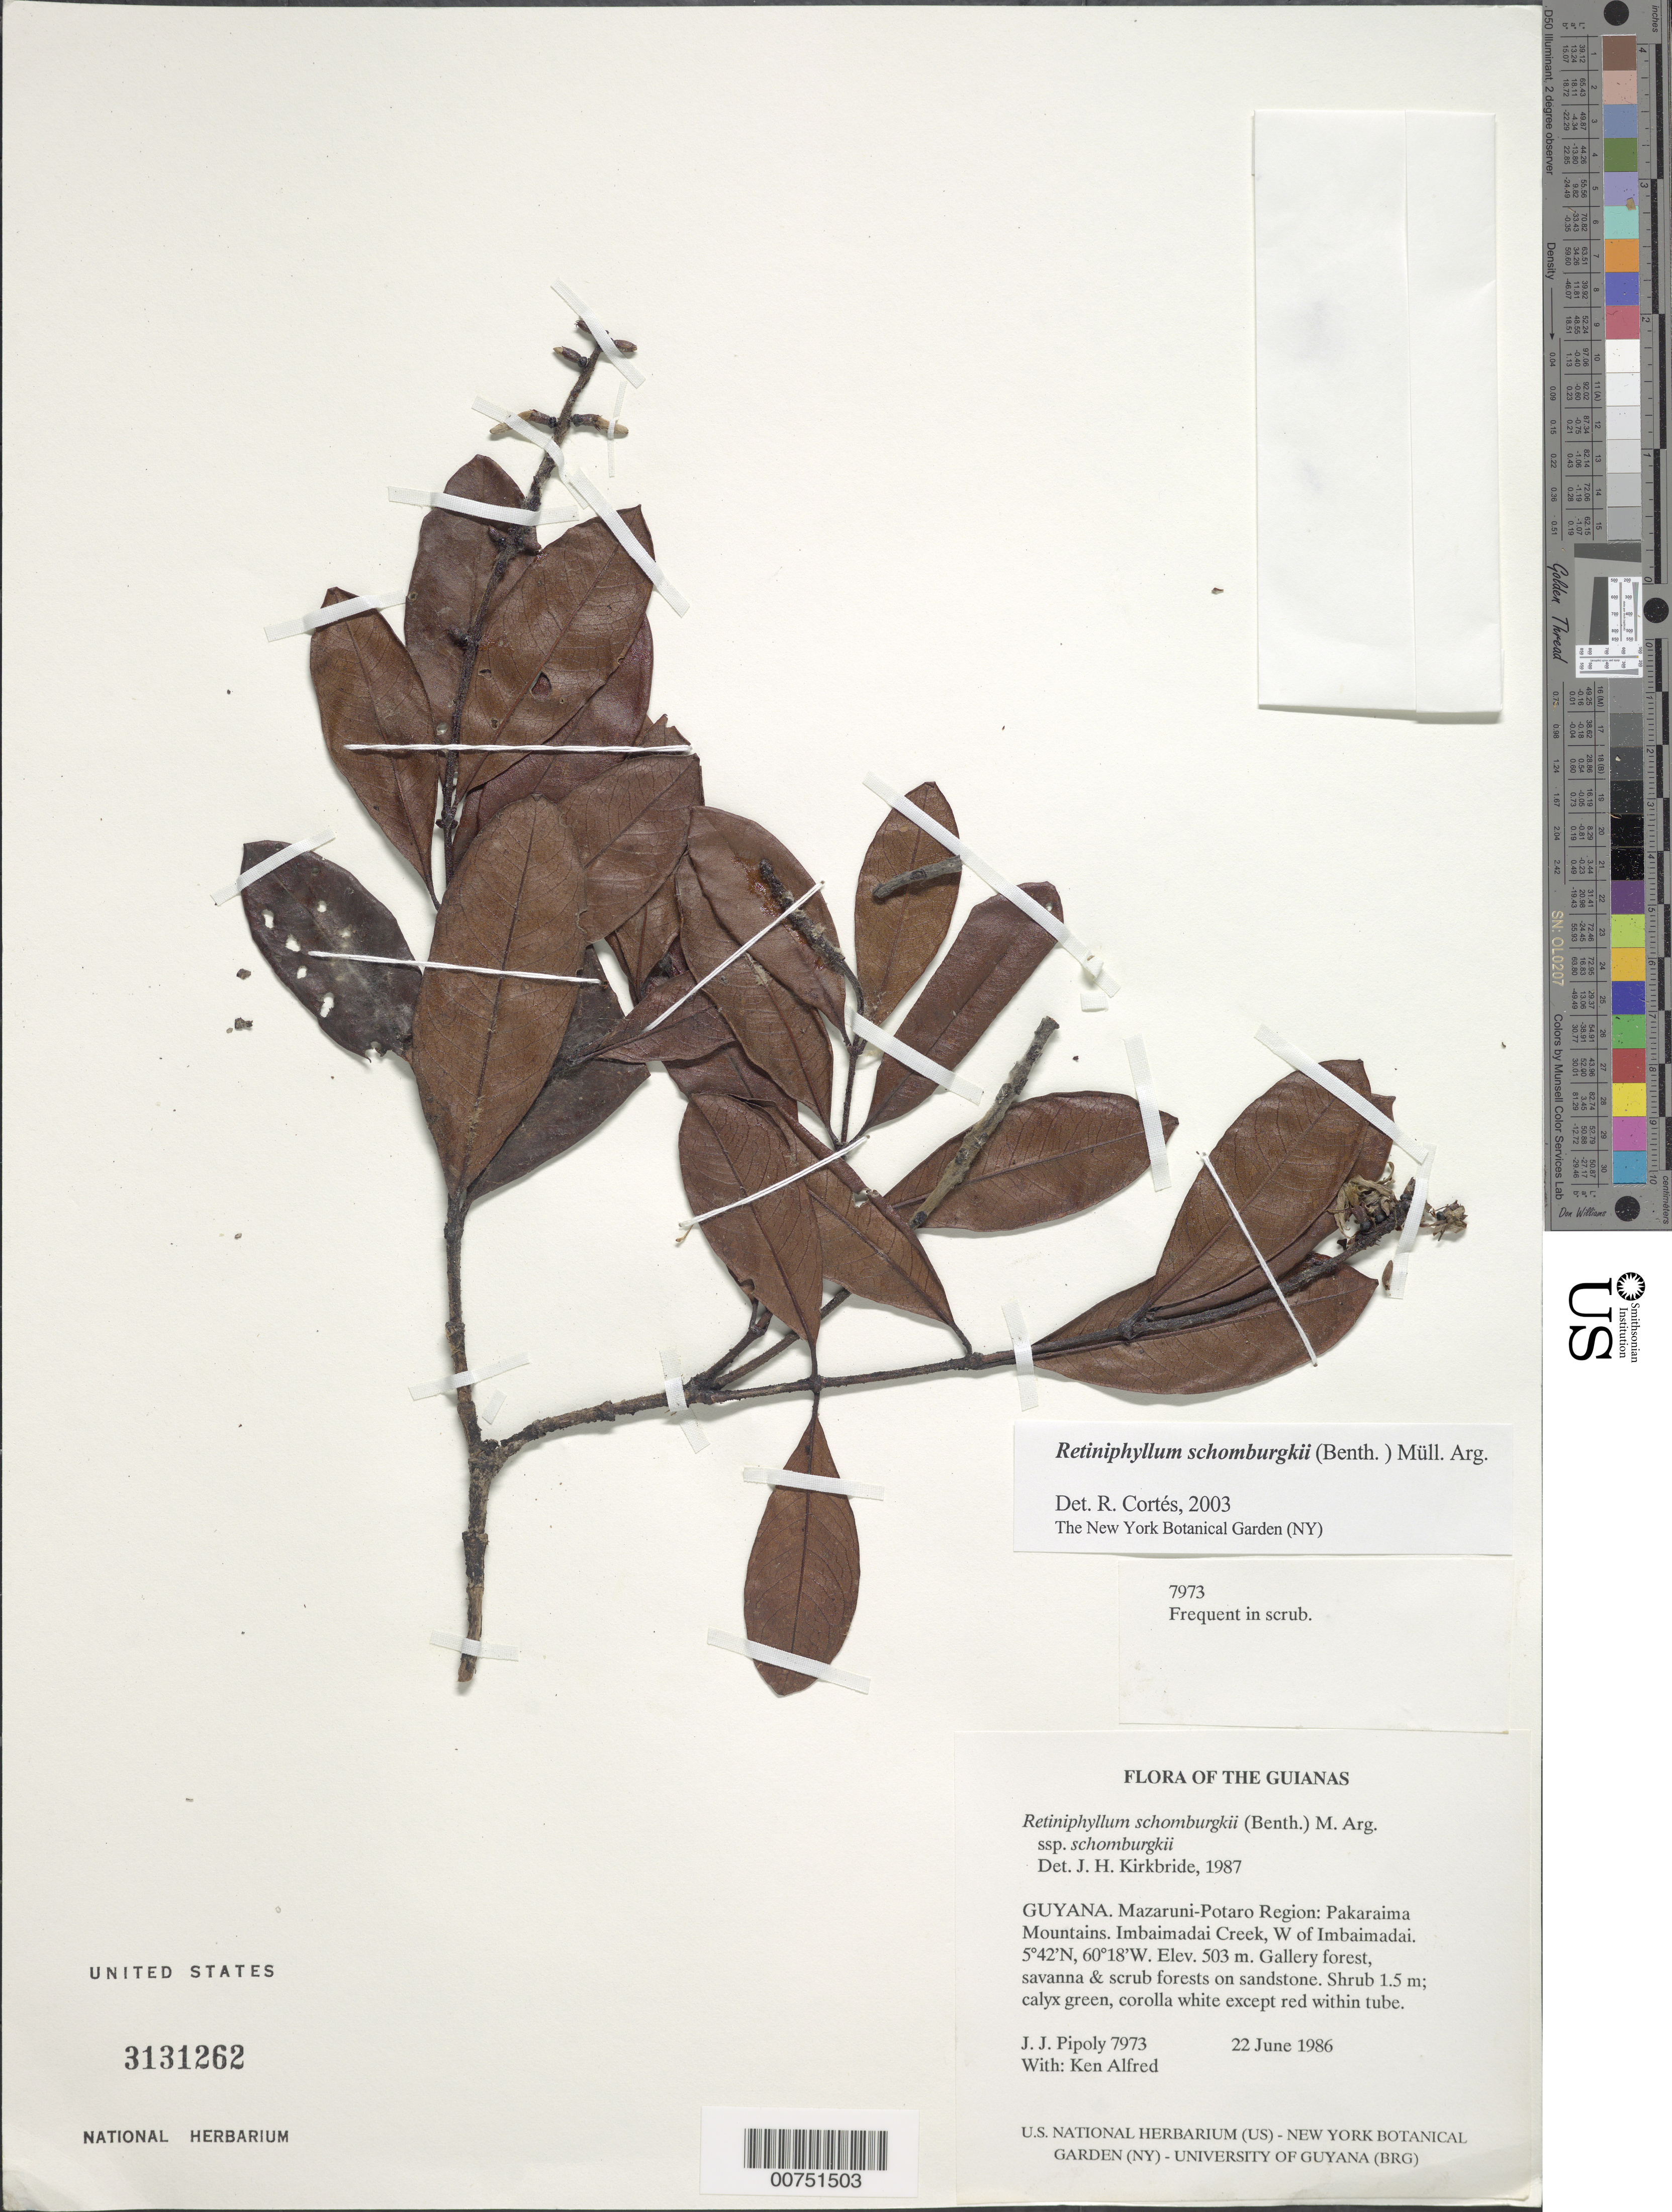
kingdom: Plantae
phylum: Tracheophyta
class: Magnoliopsida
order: Gentianales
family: Rubiaceae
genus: Retiniphyllum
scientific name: Retiniphyllum schomburgkii subsp. schomburgkii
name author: (Benth.) Müll. Arg.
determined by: Cortes R., G.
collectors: J. J. Pipoly & K. Alfred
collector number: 7973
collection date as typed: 22 June 1986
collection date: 1986-06-22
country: Guyana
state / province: Cuyuni-Mazaruni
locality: Pakaraima Mts. Imbaimadai Creek, W of Imbaimadai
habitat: Gallery forest, savanna and scrub forests on sandstone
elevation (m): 503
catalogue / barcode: US 3131262